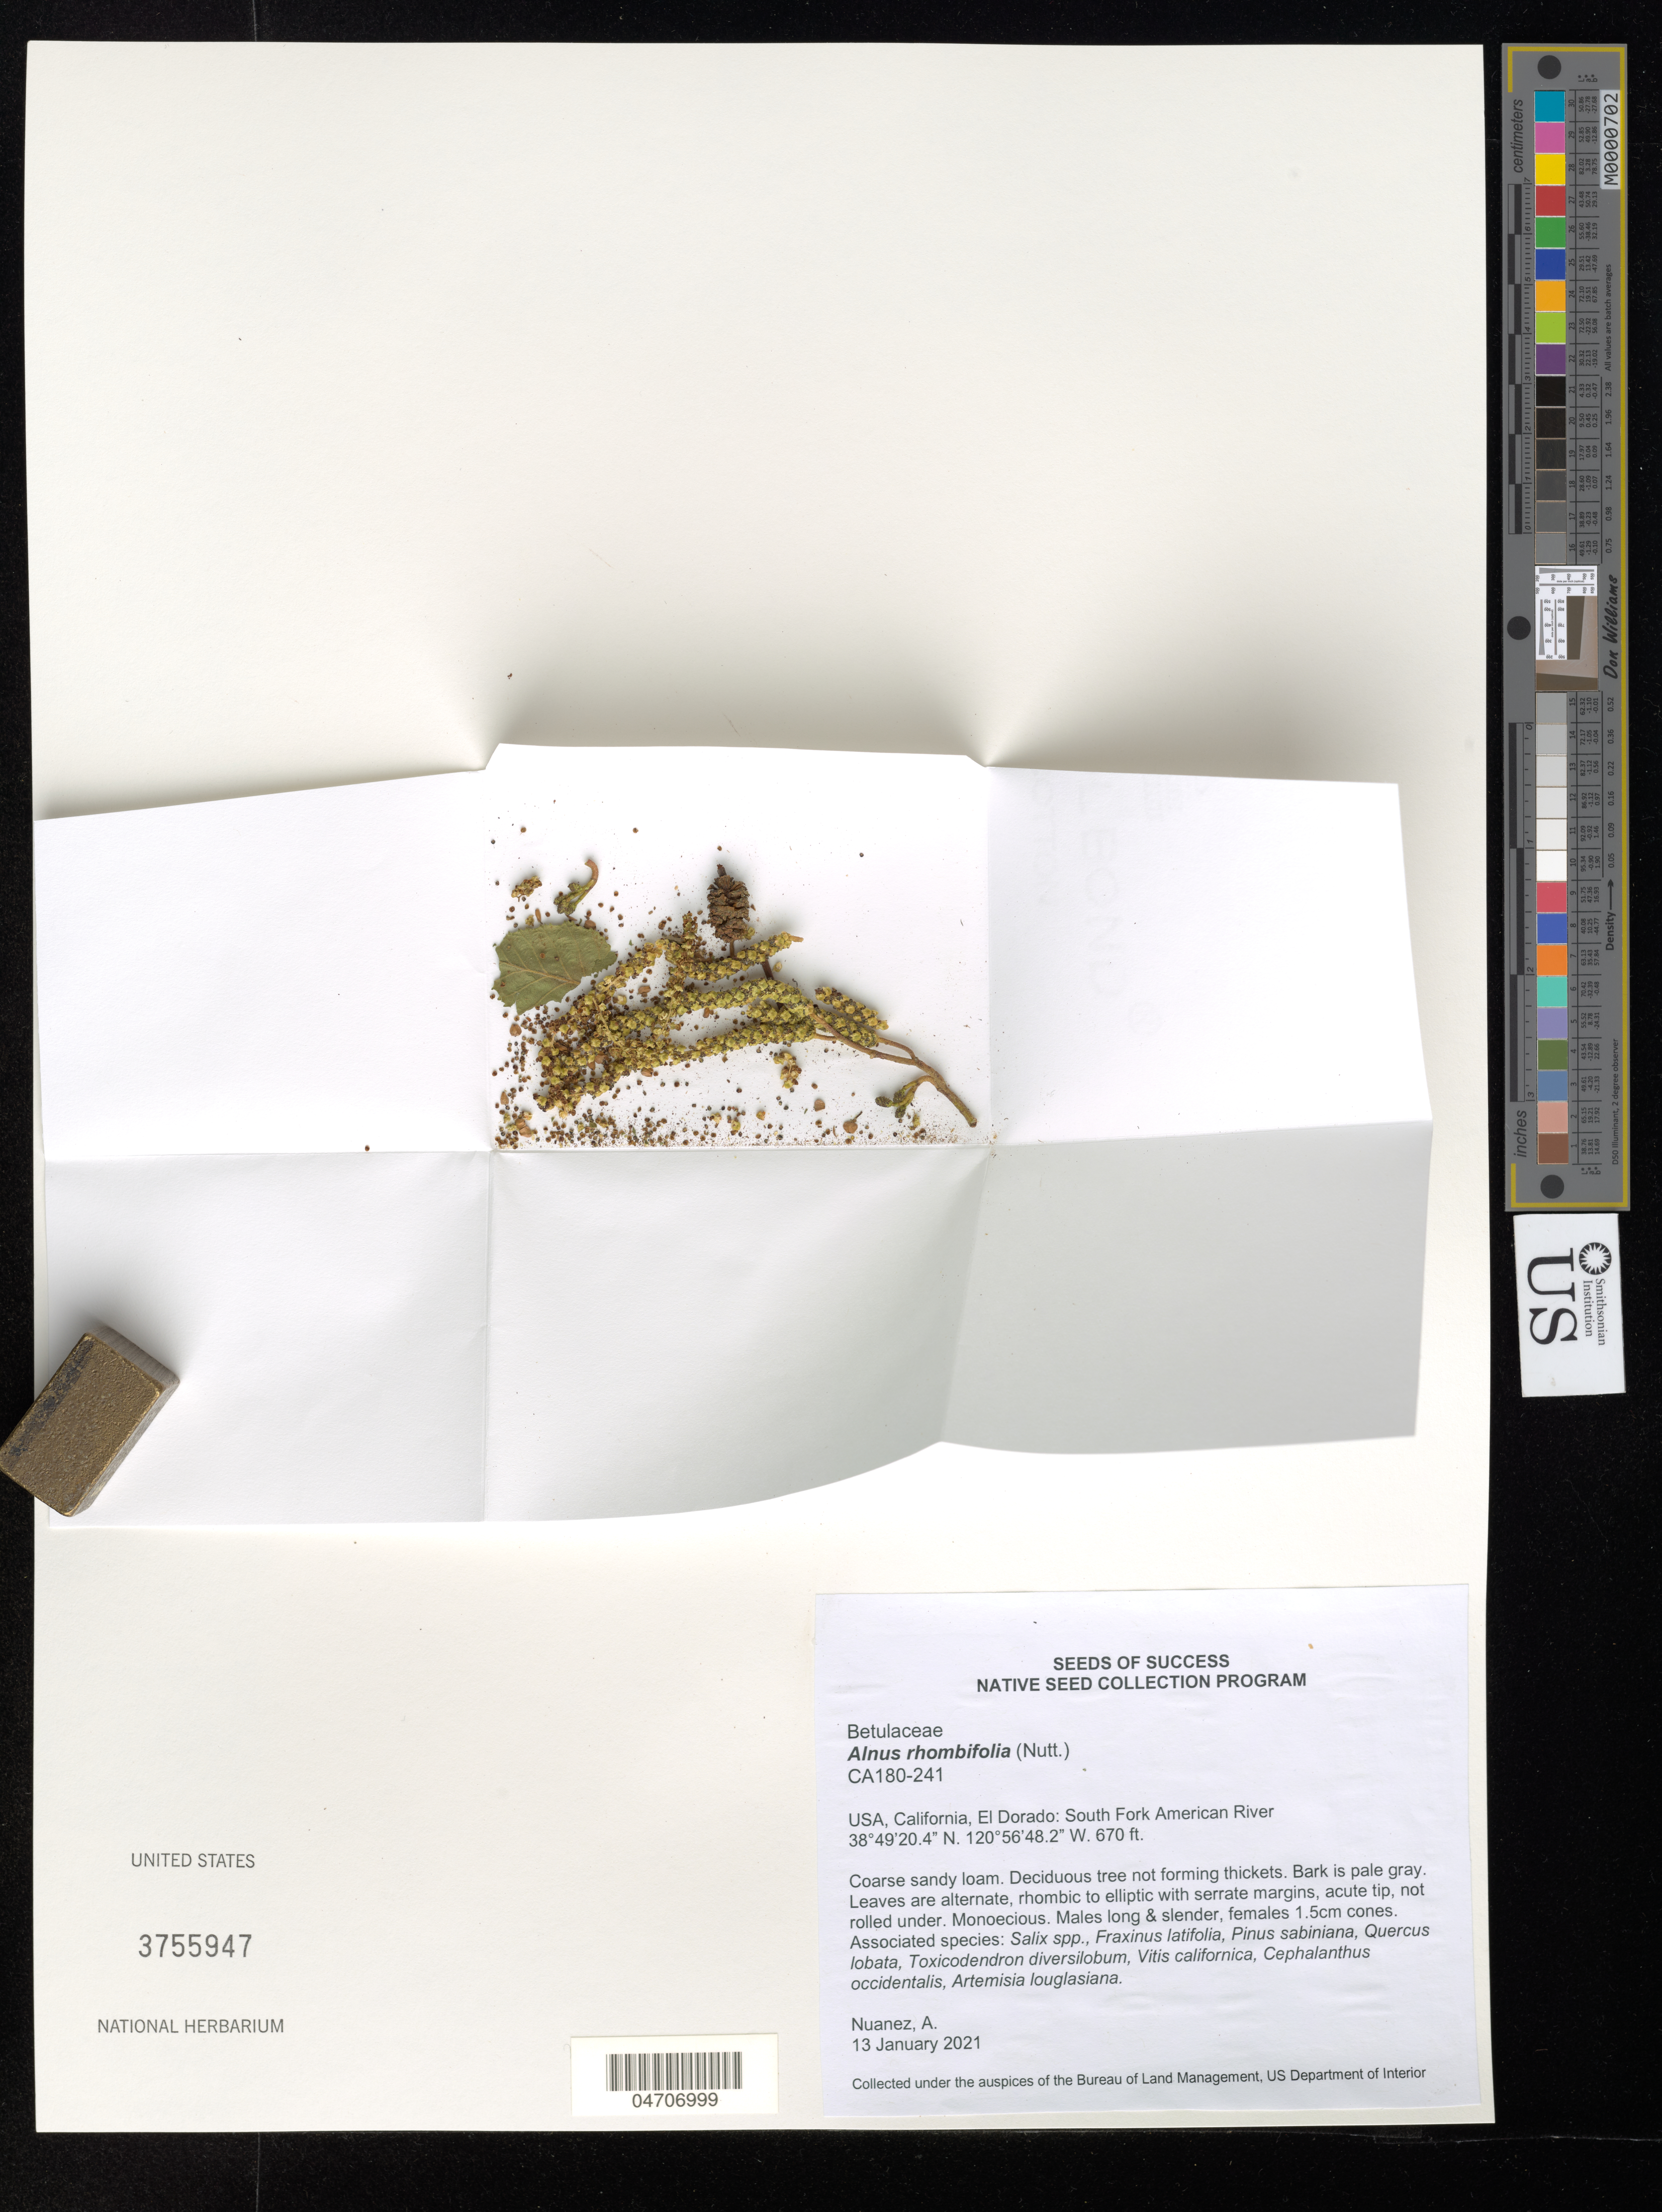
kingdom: Plantae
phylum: Tracheophyta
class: Magnoliopsida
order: Fagales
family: Betulaceae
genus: Alnus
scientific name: Alnus rhombifolia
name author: Nutt.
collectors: A. Nuanez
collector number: CA180-241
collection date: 2021-01-13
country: United States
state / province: California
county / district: El Dorado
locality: El Dorado: South Fork American River.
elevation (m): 204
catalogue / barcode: US 3755947